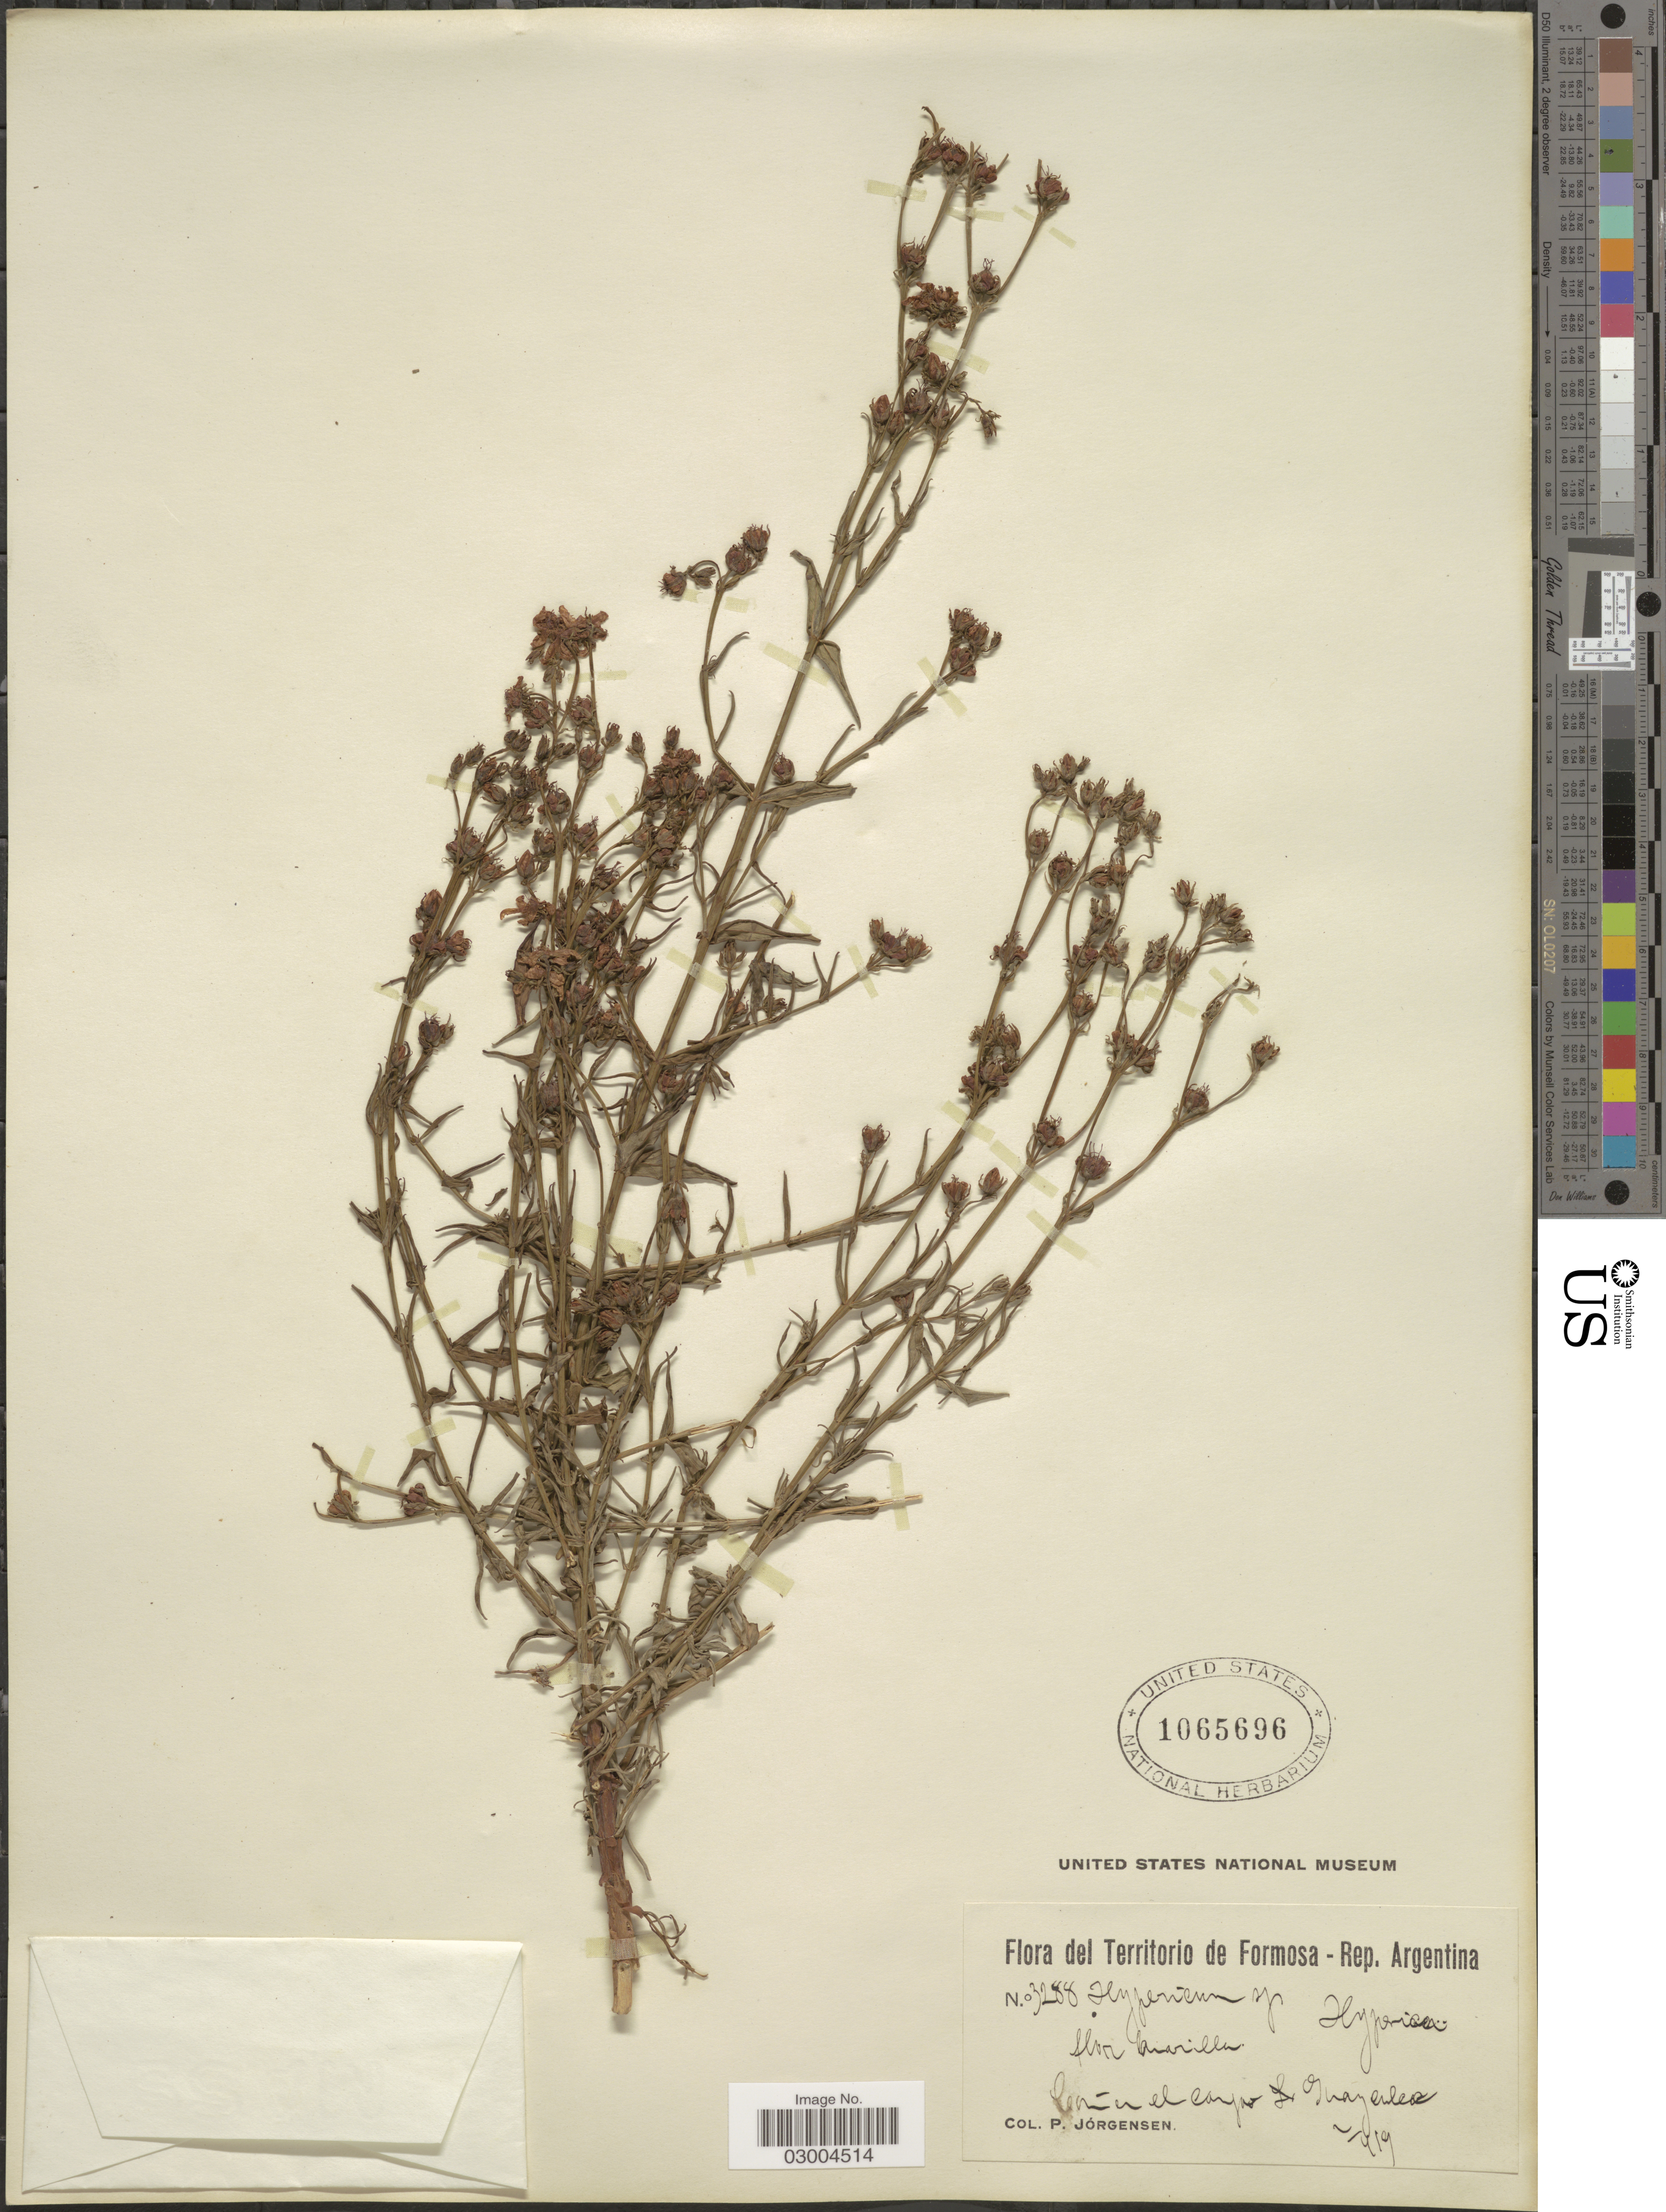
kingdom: Plantae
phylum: Tracheophyta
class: Magnoliopsida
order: Malpighiales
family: Hypericaceae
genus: Hypericum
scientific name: Hypericum brasiliense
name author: Choisy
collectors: P. Jörgensen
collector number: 3288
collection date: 1919-02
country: Argentina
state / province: Formosa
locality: Campo Guaycolec.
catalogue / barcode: US 1065696